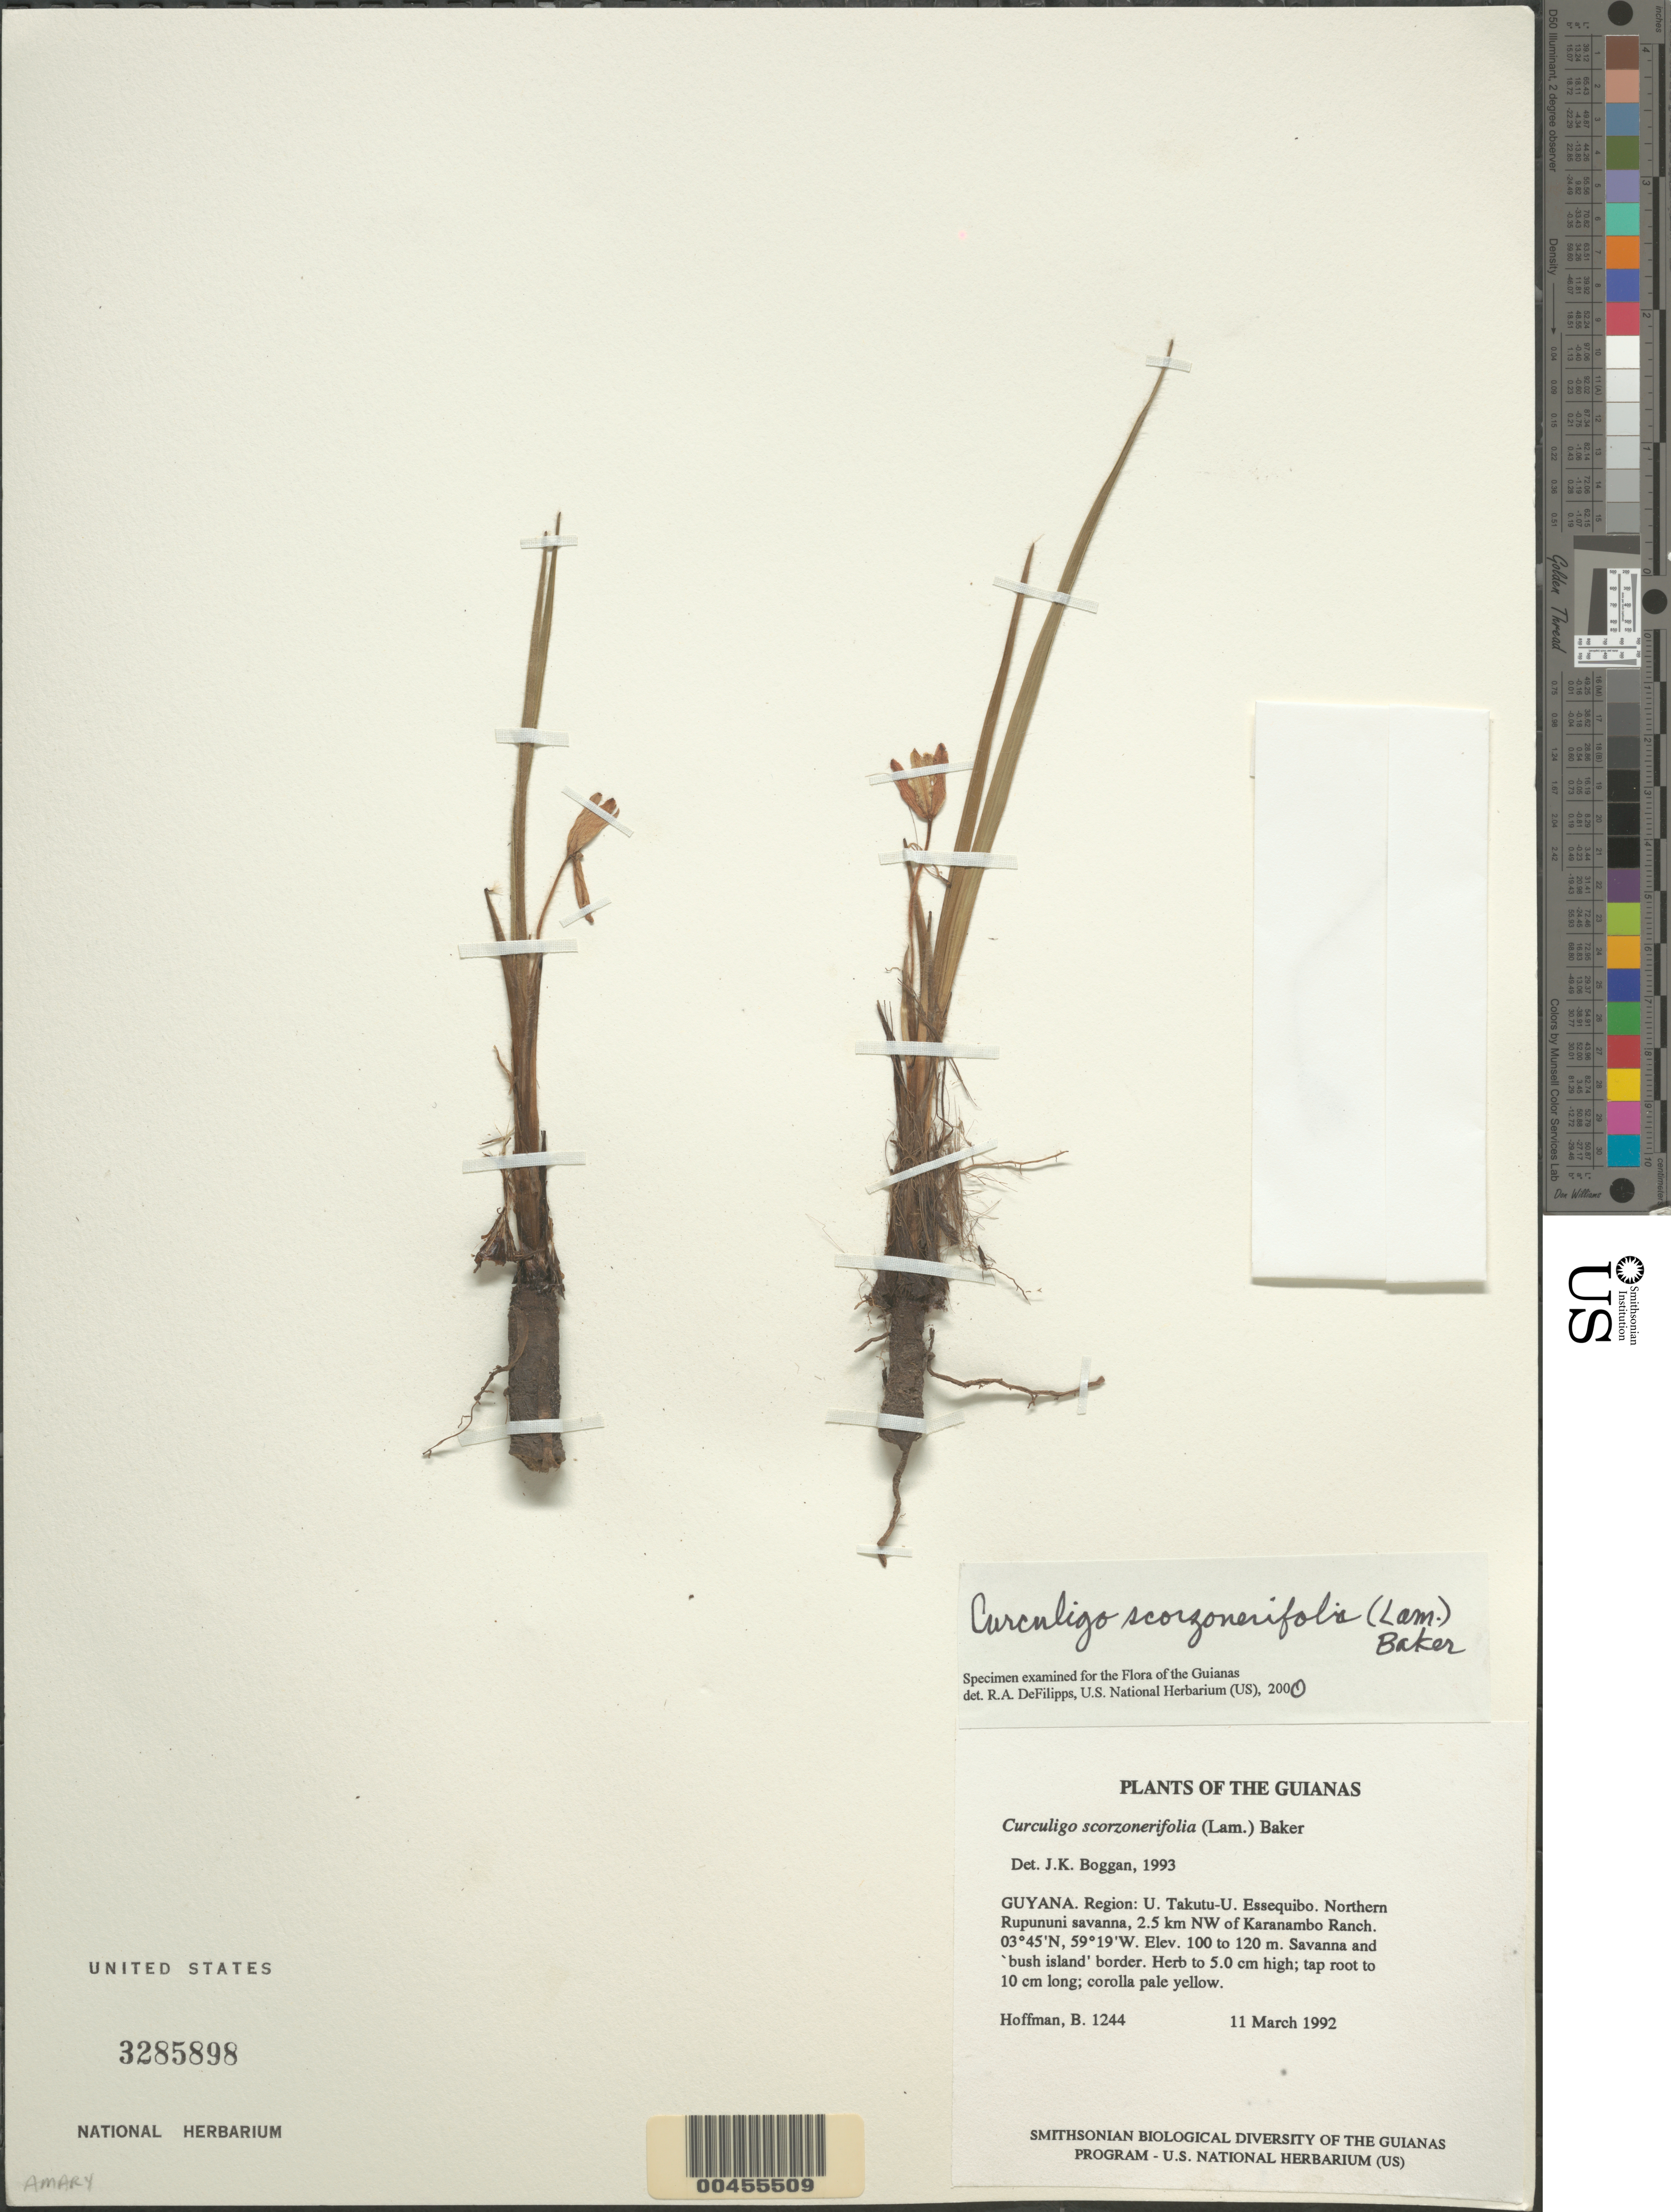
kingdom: Plantae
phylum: Tracheophyta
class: Liliopsida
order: Asparagales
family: Hypoxidaceae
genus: Curculigo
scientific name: Curculigo scorzonerifolia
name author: (Lam.) Baker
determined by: DeFilipps, R. A.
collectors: B. Hoffman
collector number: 1244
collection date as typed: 11 March 1992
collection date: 1992-03-11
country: Guyana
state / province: U. Takutu-U. Essequibo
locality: Northern Rupununi savanna, 2.5 km NW of Karanambo Ranch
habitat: Savanna and "bush island" border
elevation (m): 100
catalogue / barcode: US 3285898